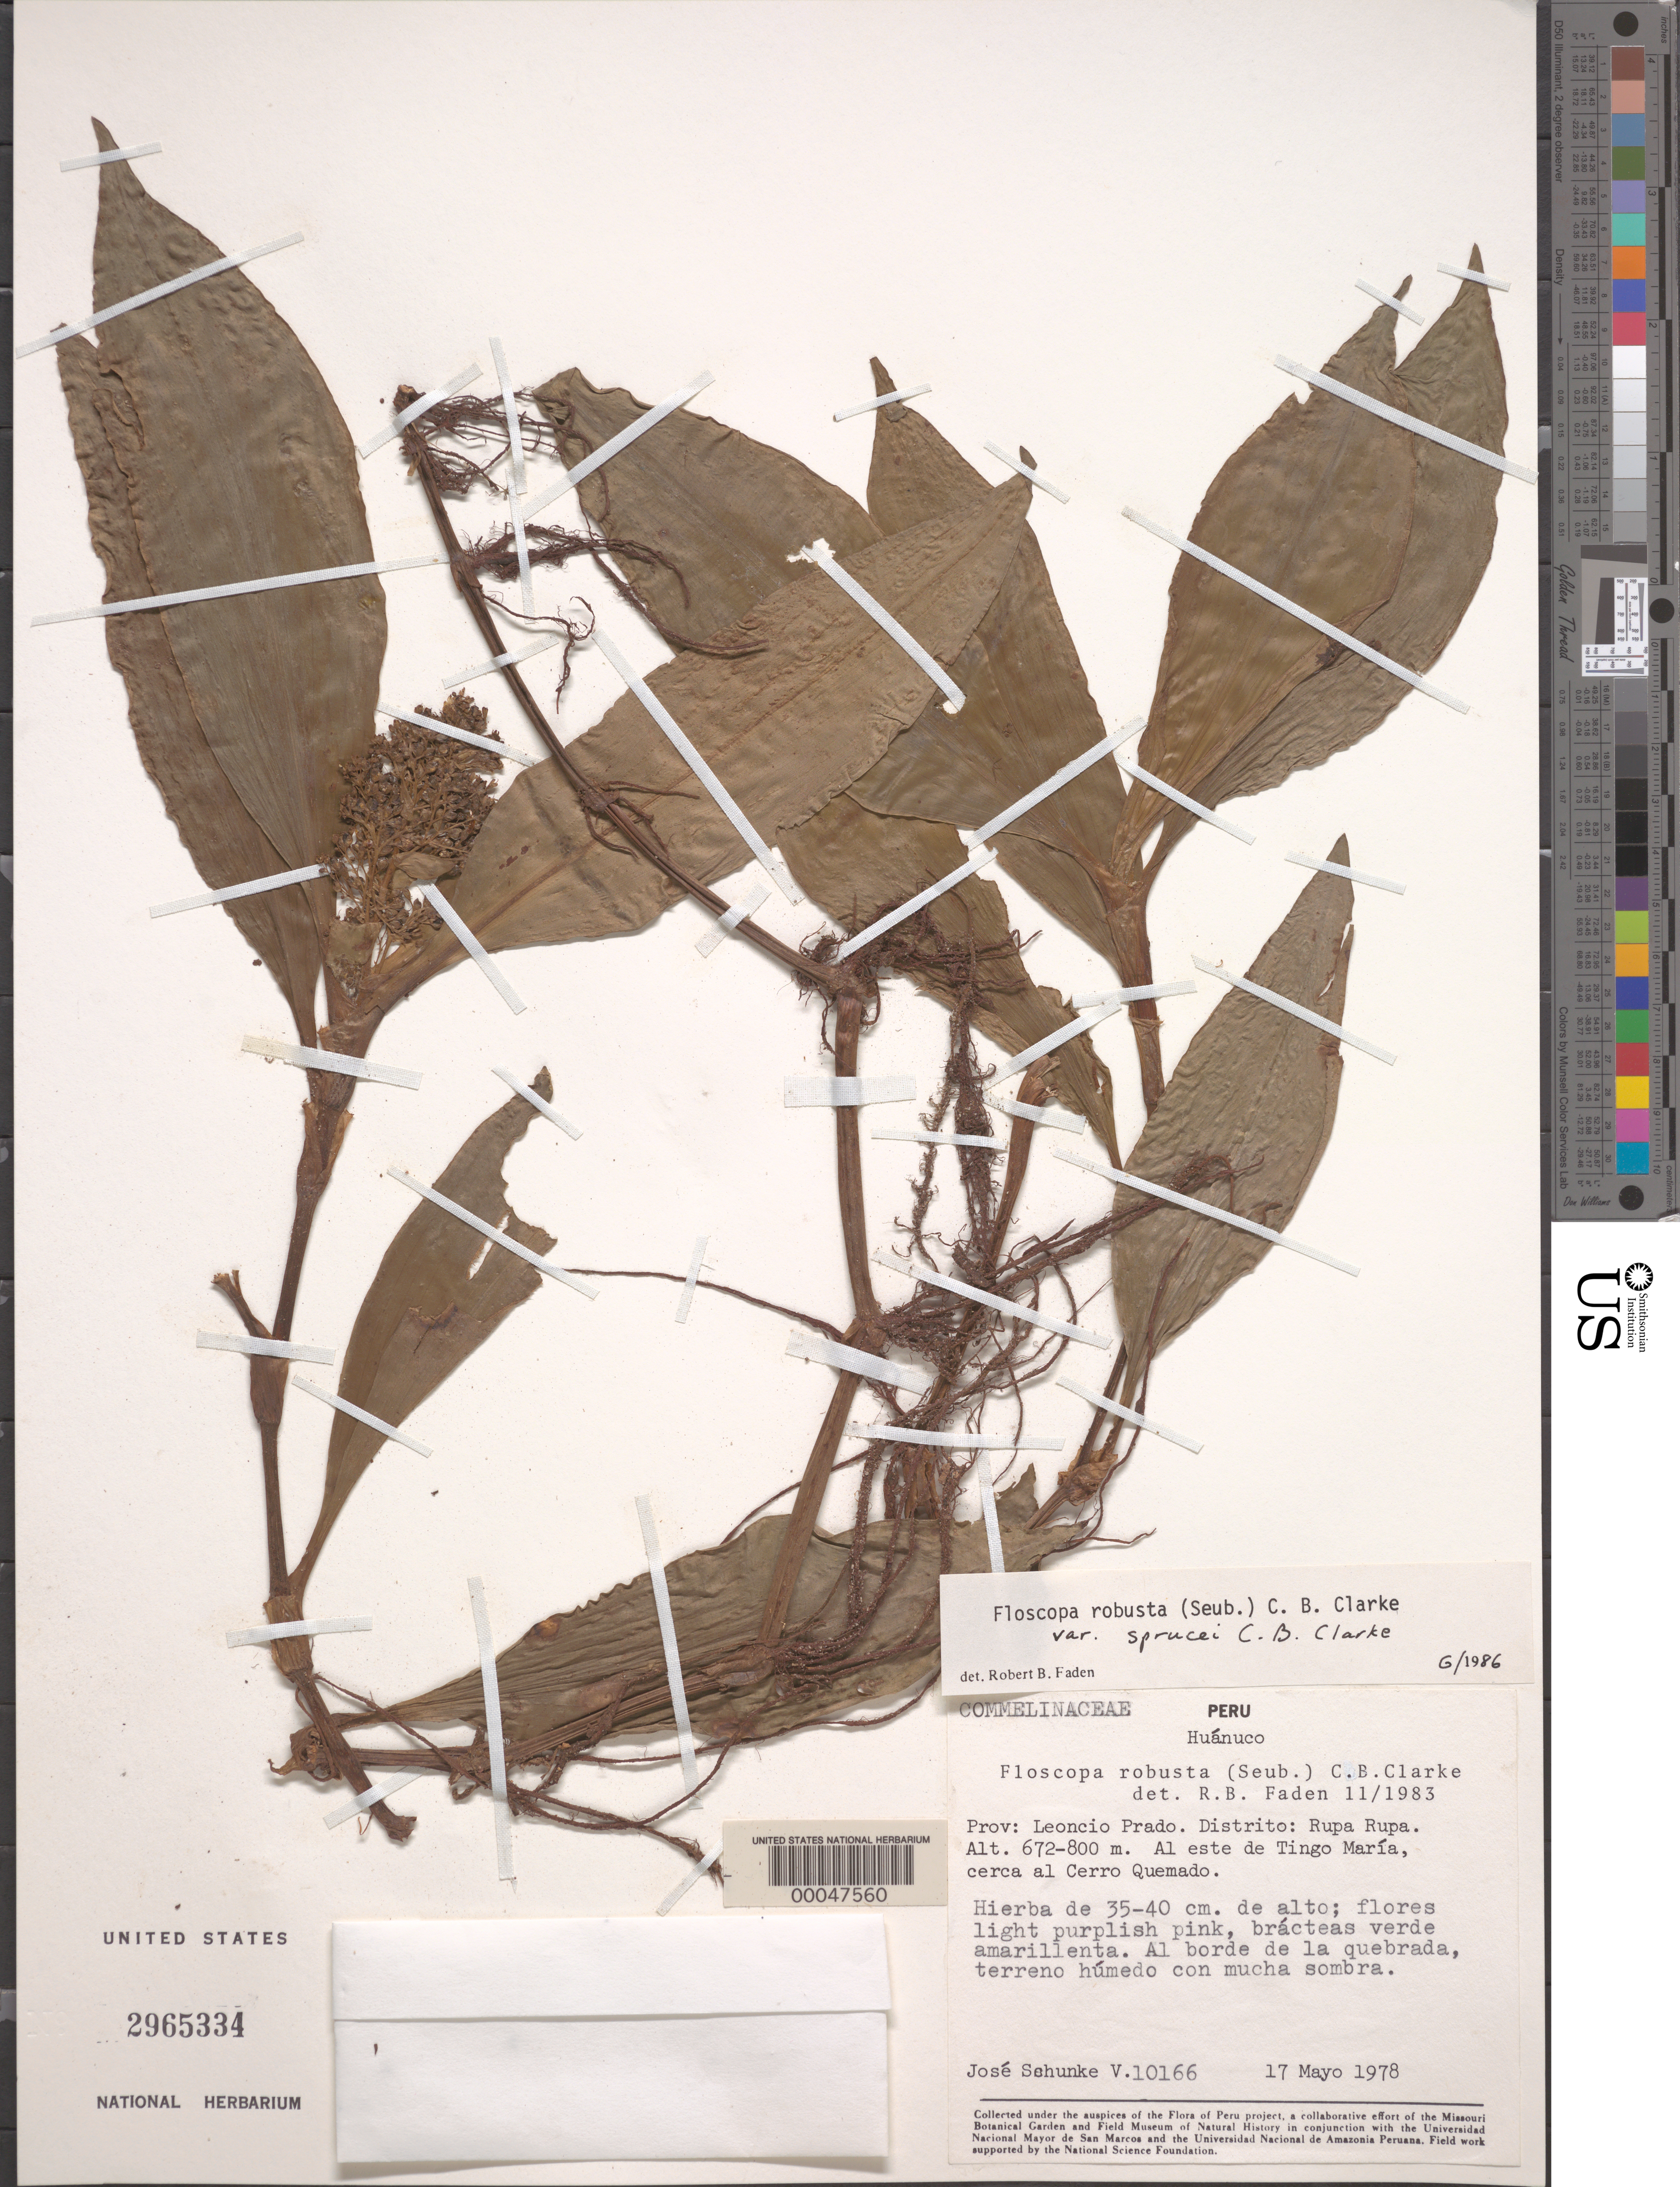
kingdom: Plantae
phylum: Tracheophyta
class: Liliopsida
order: Commelinales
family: Commelinaceae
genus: Floscopa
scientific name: Floscopa robusta var. sprucei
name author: C.B. Clarke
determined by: Faden, Robert B., (US), Smithsonian Institution - National Museum of Natural History (UNITED STATES)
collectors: J. Schunke Vigo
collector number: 10166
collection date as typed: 17 May 1978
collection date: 1978-05-17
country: Peru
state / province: Huánuco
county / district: Leoncio Prado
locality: Rupa Rupa, E of Tingo María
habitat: Sunny, moist soil, quebrada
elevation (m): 672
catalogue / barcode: US 2965334